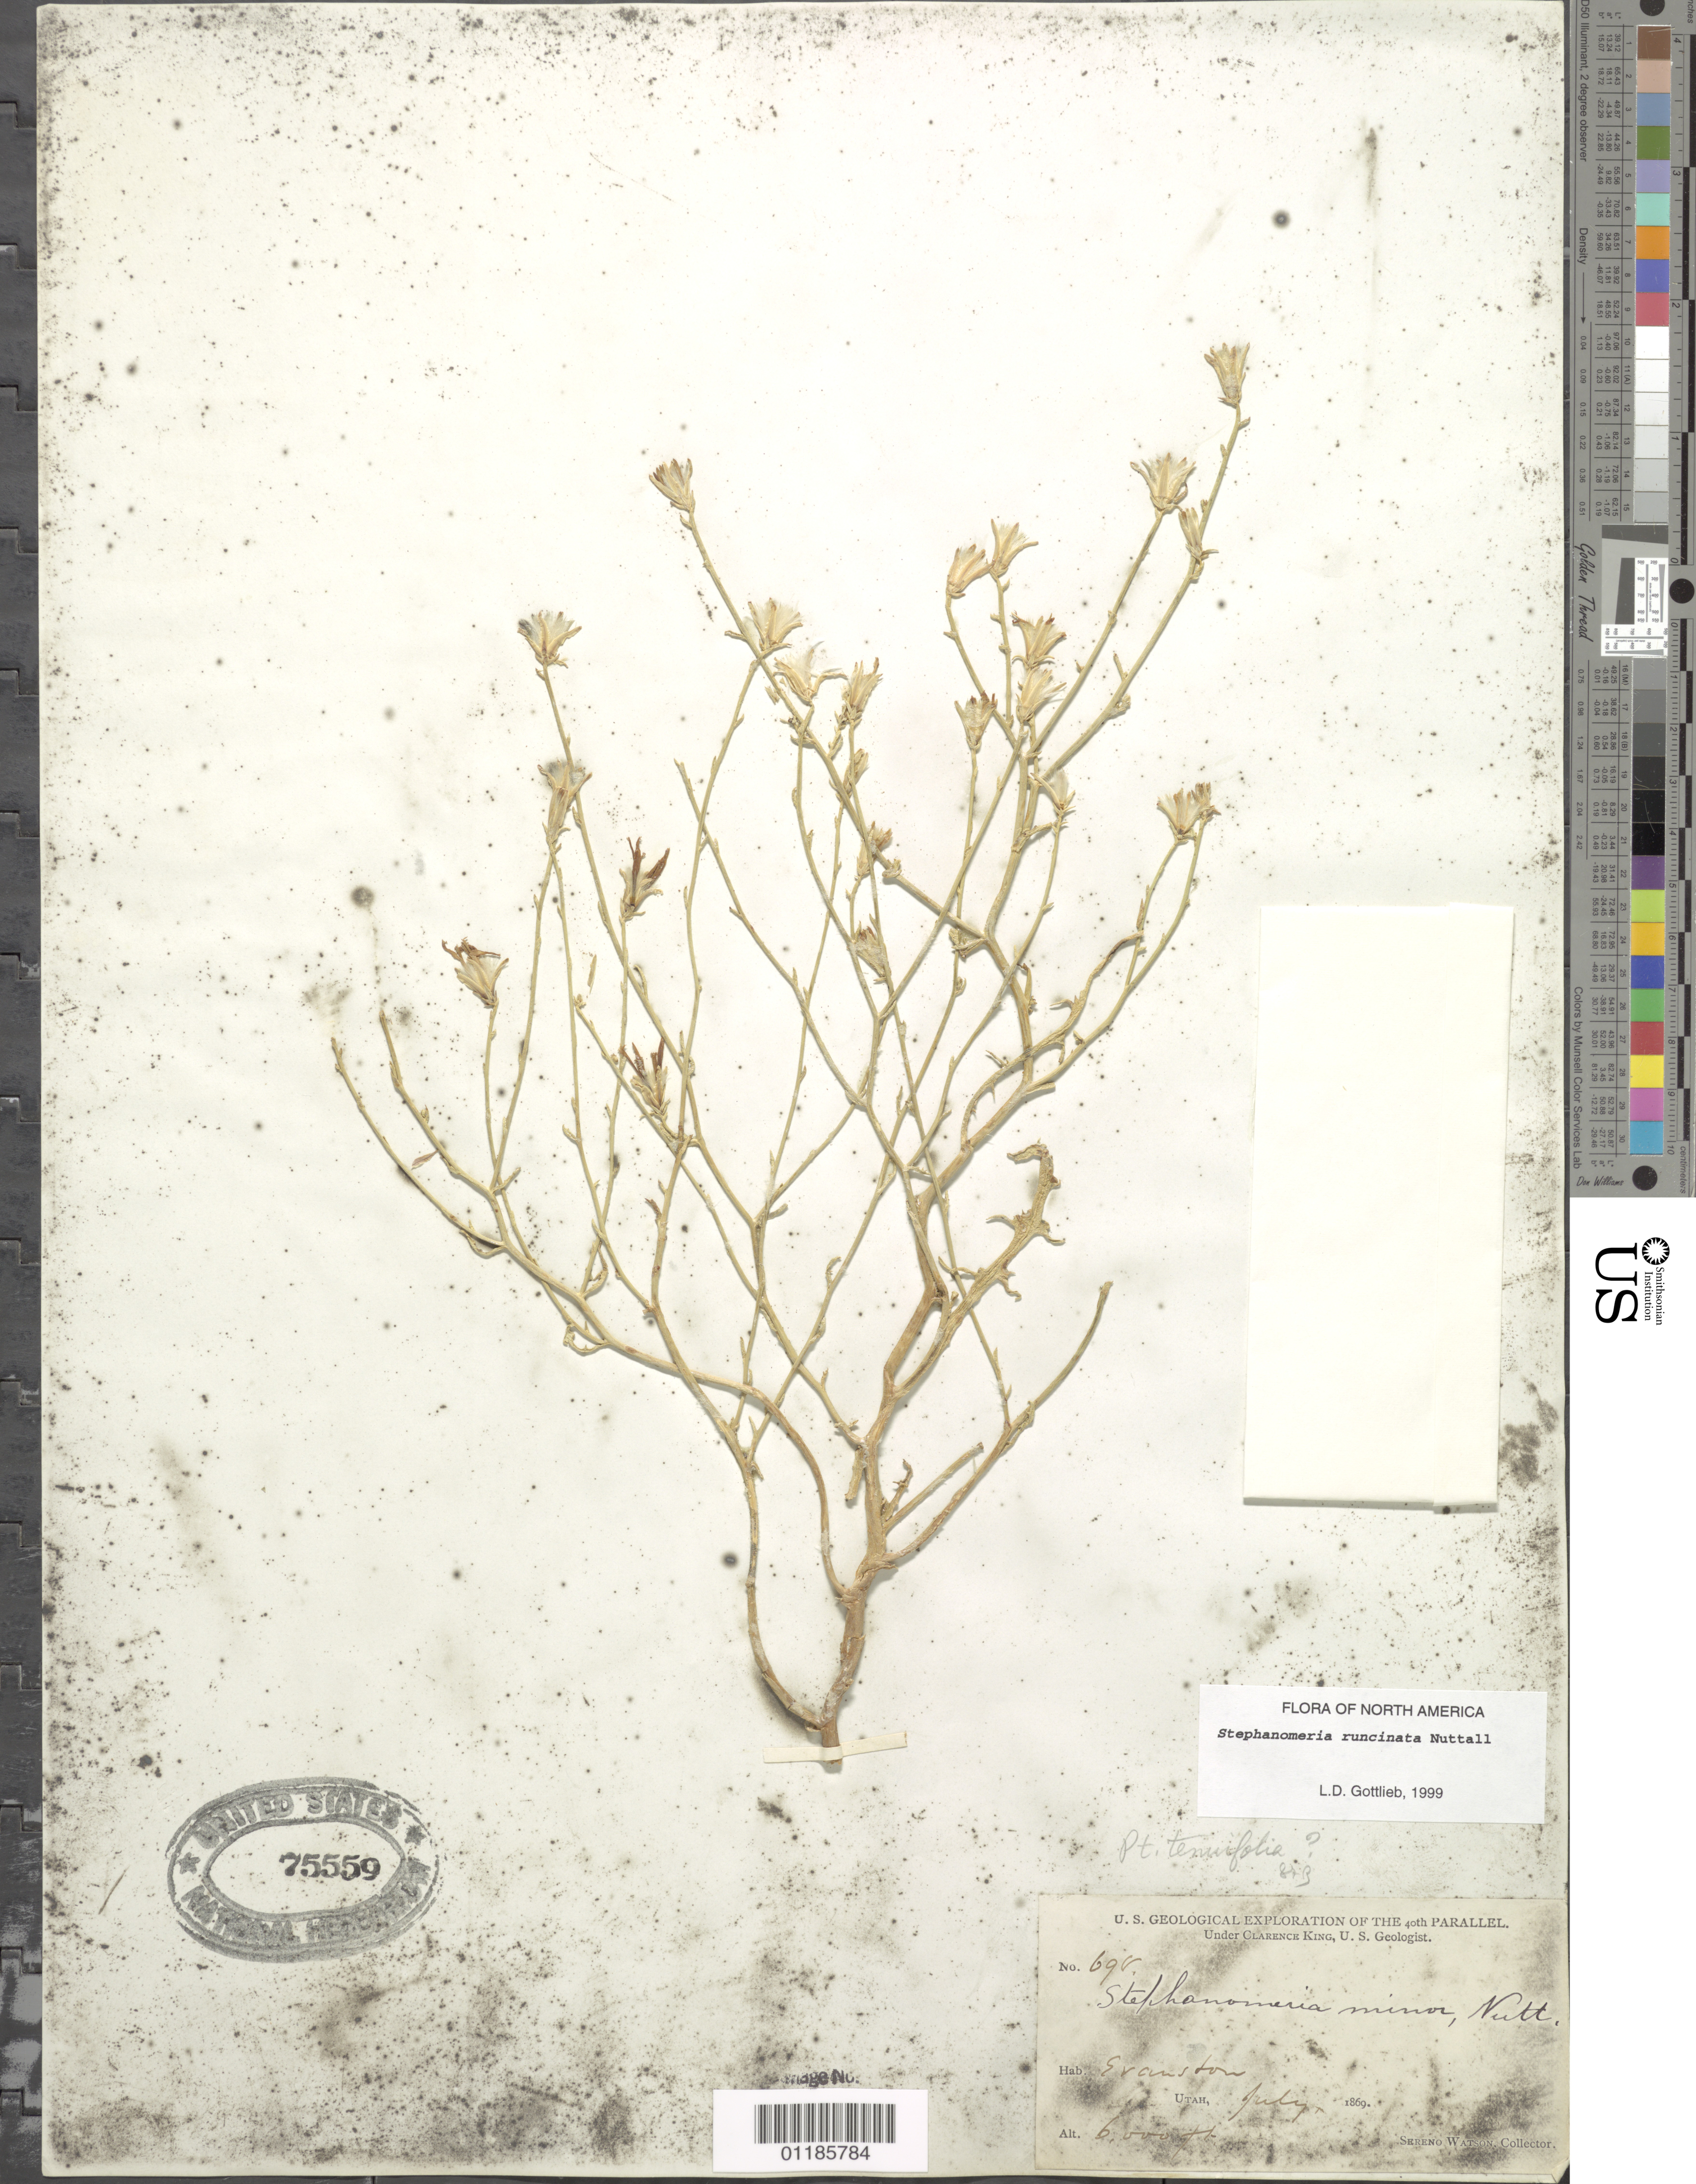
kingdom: Plantae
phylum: Tracheophyta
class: Magnoliopsida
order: Asterales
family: Asteraceae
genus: Stephanomeria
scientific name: Stephanomeria runcinata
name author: Nutt.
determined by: Gottlieb, L. D.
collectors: S. Watson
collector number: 698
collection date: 1869-07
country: United States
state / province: Utah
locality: Evanston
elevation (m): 1829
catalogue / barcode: US 75559